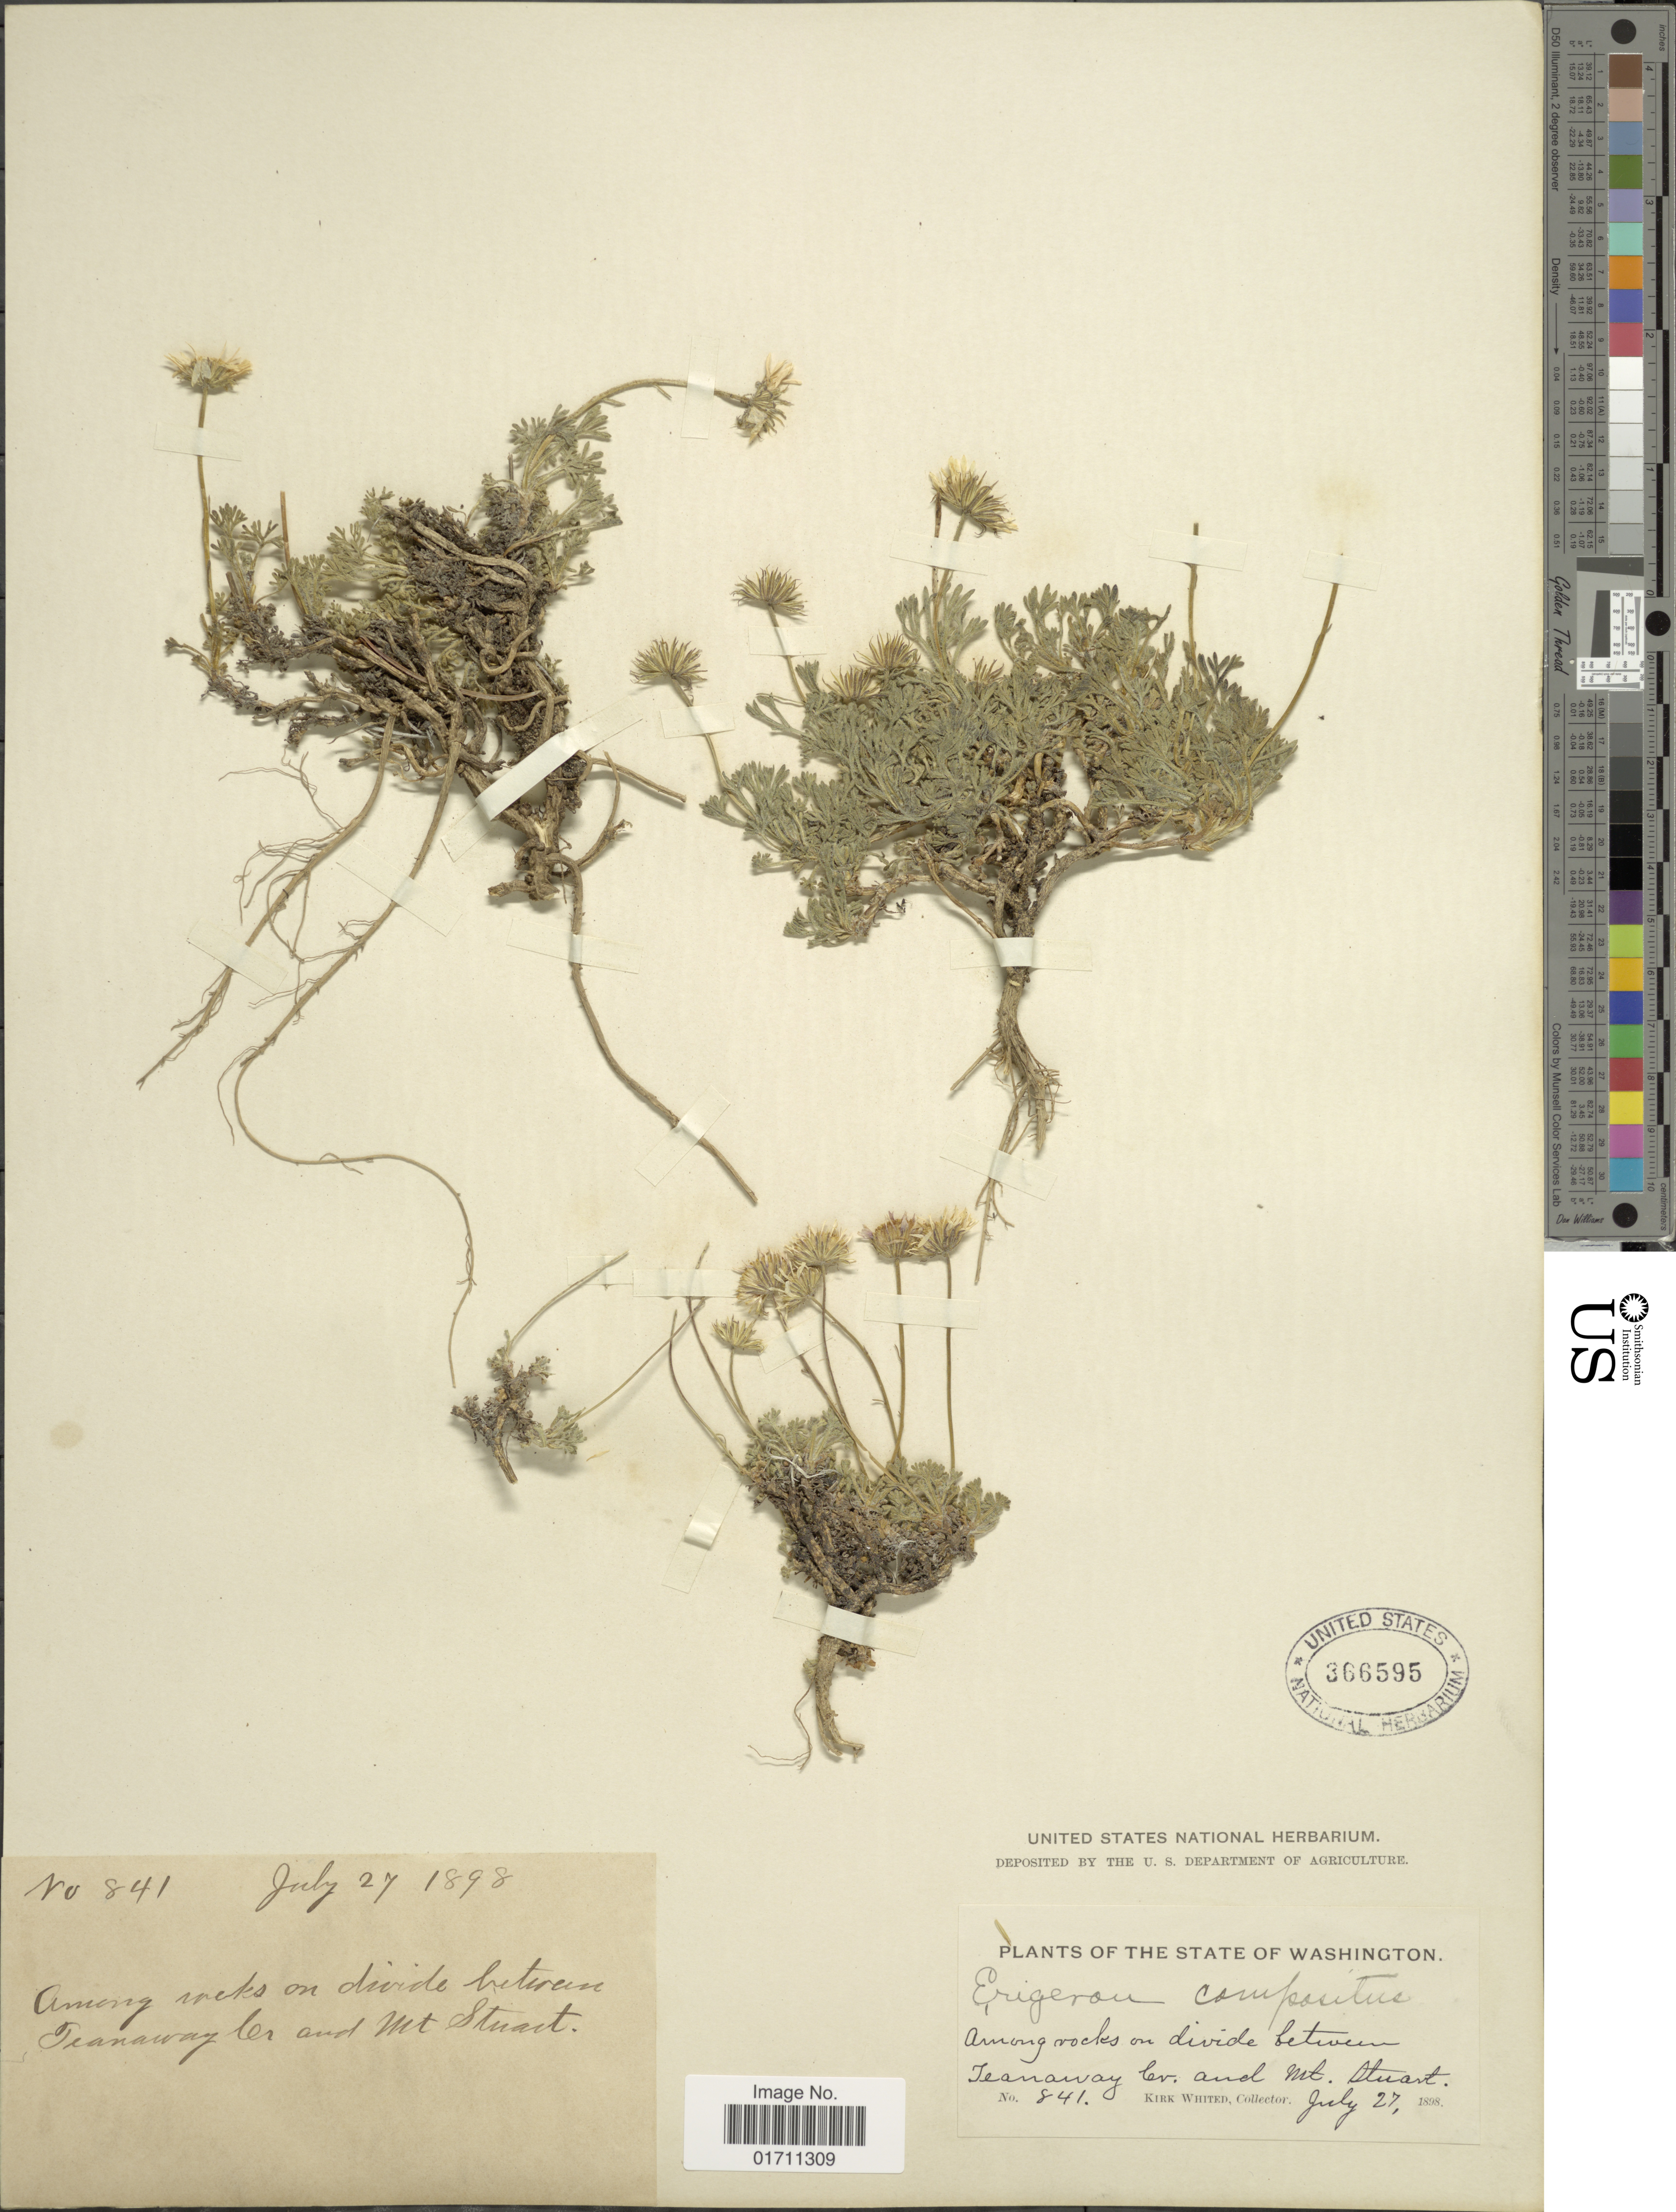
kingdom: Plantae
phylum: Tracheophyta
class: Magnoliopsida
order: Asterales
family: Asteraceae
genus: Erigeron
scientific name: Erigeron compositus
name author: Pursh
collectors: K. Whited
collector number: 841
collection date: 1898-07-27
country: United States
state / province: Washington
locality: Among rocks on divide between Teanaway Cr and Mt Staurt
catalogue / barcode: US 366595